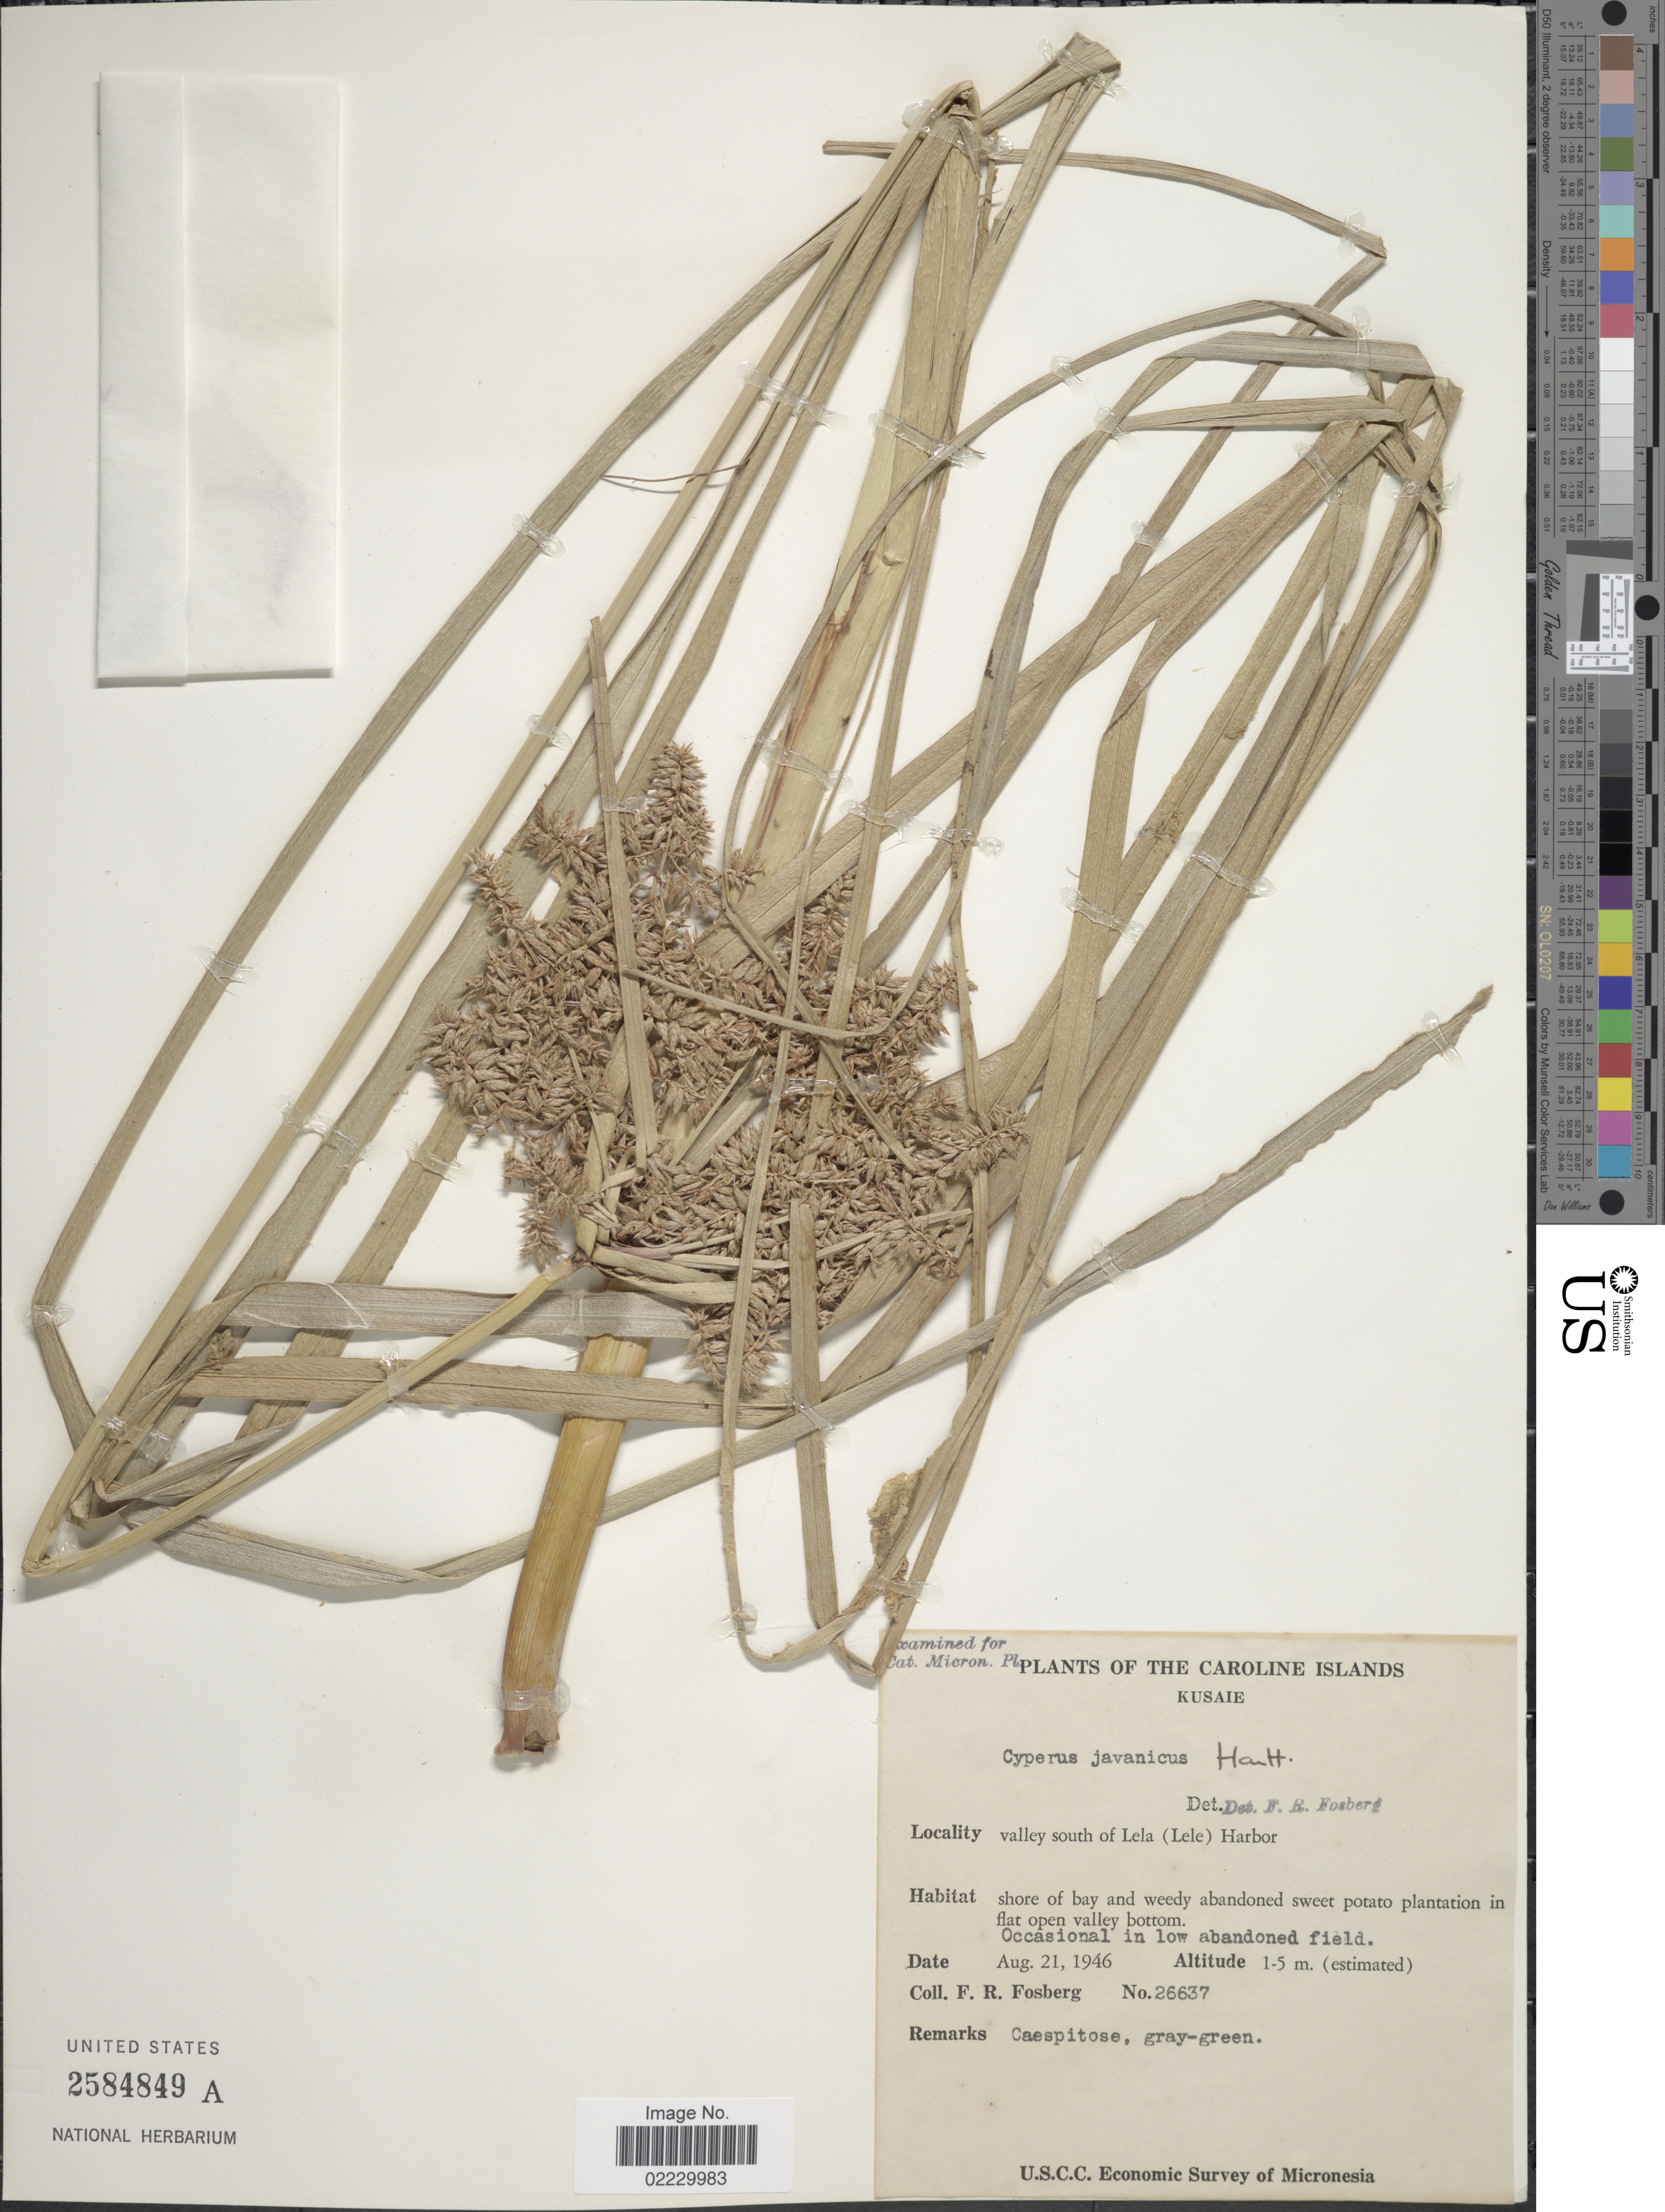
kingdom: Plantae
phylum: Tracheophyta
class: Liliopsida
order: Poales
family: Cyperaceae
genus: Cyperus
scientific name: Cyperus javanicus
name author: Houtt.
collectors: F. R. Fosberg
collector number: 26637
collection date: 1946-08-21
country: Micronesia, Federated States of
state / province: Kosrae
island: Kosrae [Kusaie]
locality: The Caroline Islands, Valley south of Lela (Lele) Harbor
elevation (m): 1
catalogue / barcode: US 2584849A